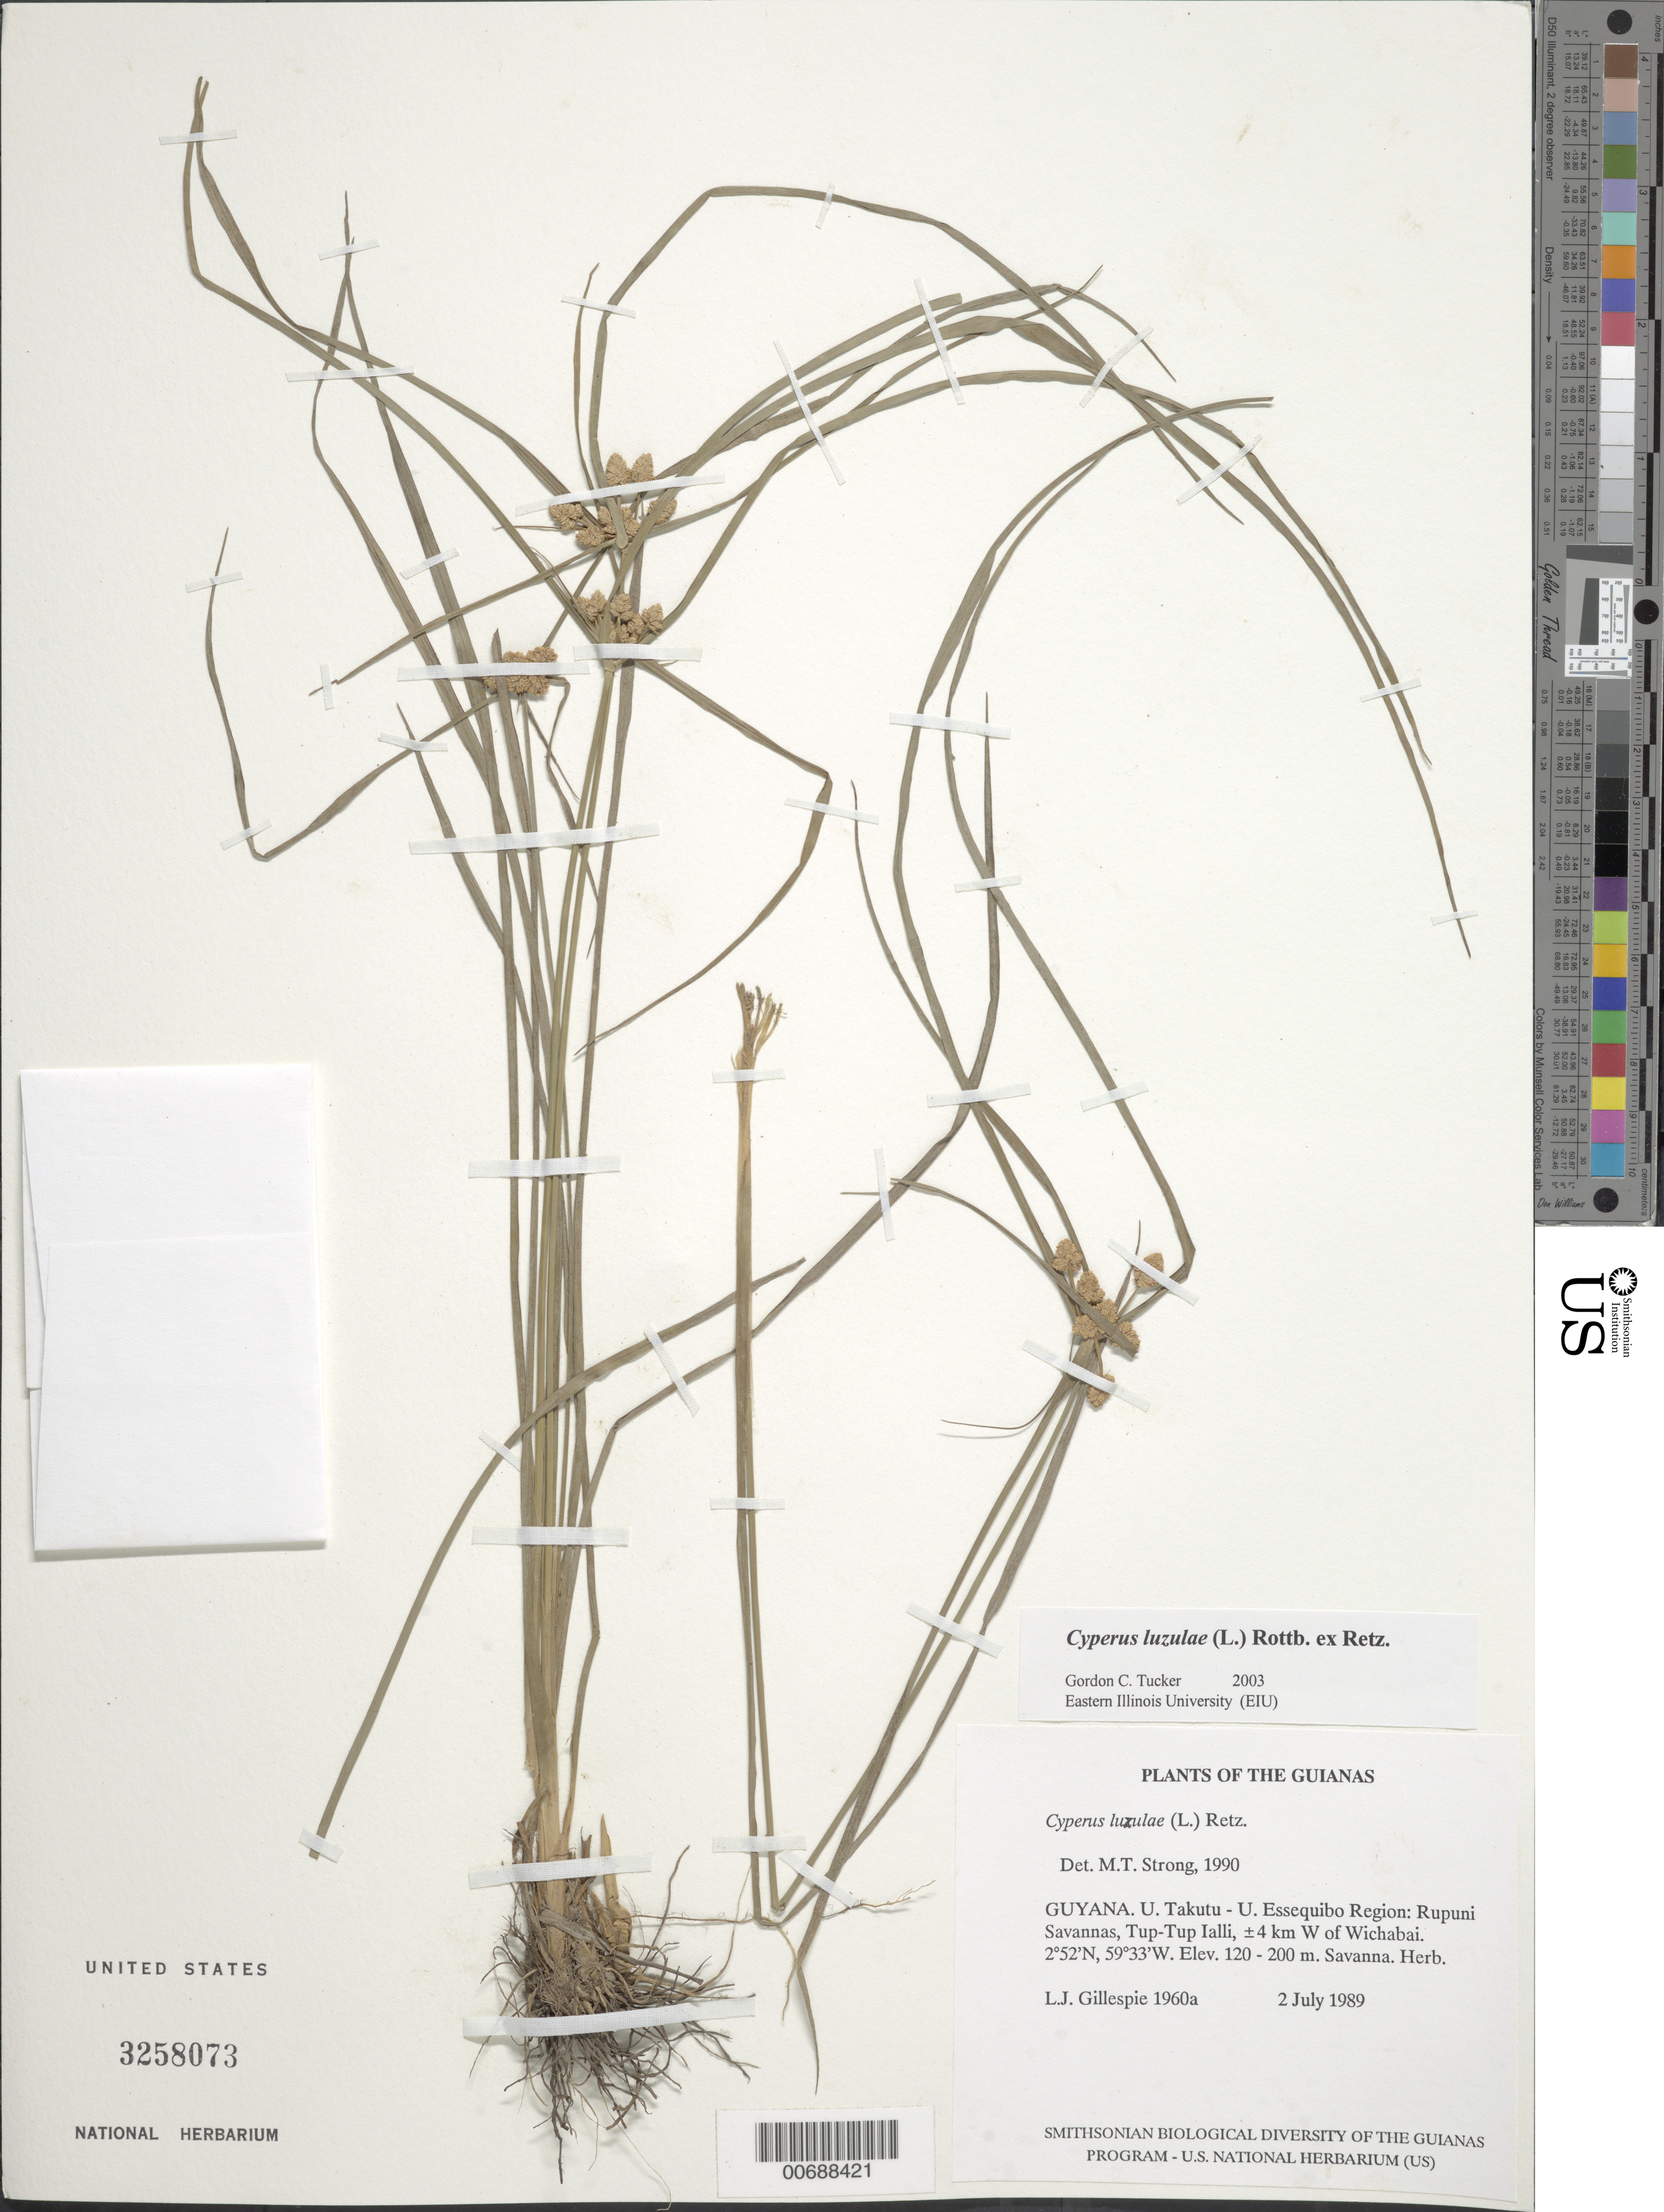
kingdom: Plantae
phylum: Tracheophyta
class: Liliopsida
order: Poales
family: Cyperaceae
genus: Cyperus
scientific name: Cyperus luzulae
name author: (L.) Rottb. ex Retz.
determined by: Tucker, G. C.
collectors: L. J. Gillespie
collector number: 1960 a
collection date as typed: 2 July 1989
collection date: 1989-07-02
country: Guyana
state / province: U. Takutu-U. Essequibo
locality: Rupununi Savanna, Tup-Tup Ialli, ±4 km W of Wichabai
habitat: Savanna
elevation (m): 120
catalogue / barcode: US 3258073